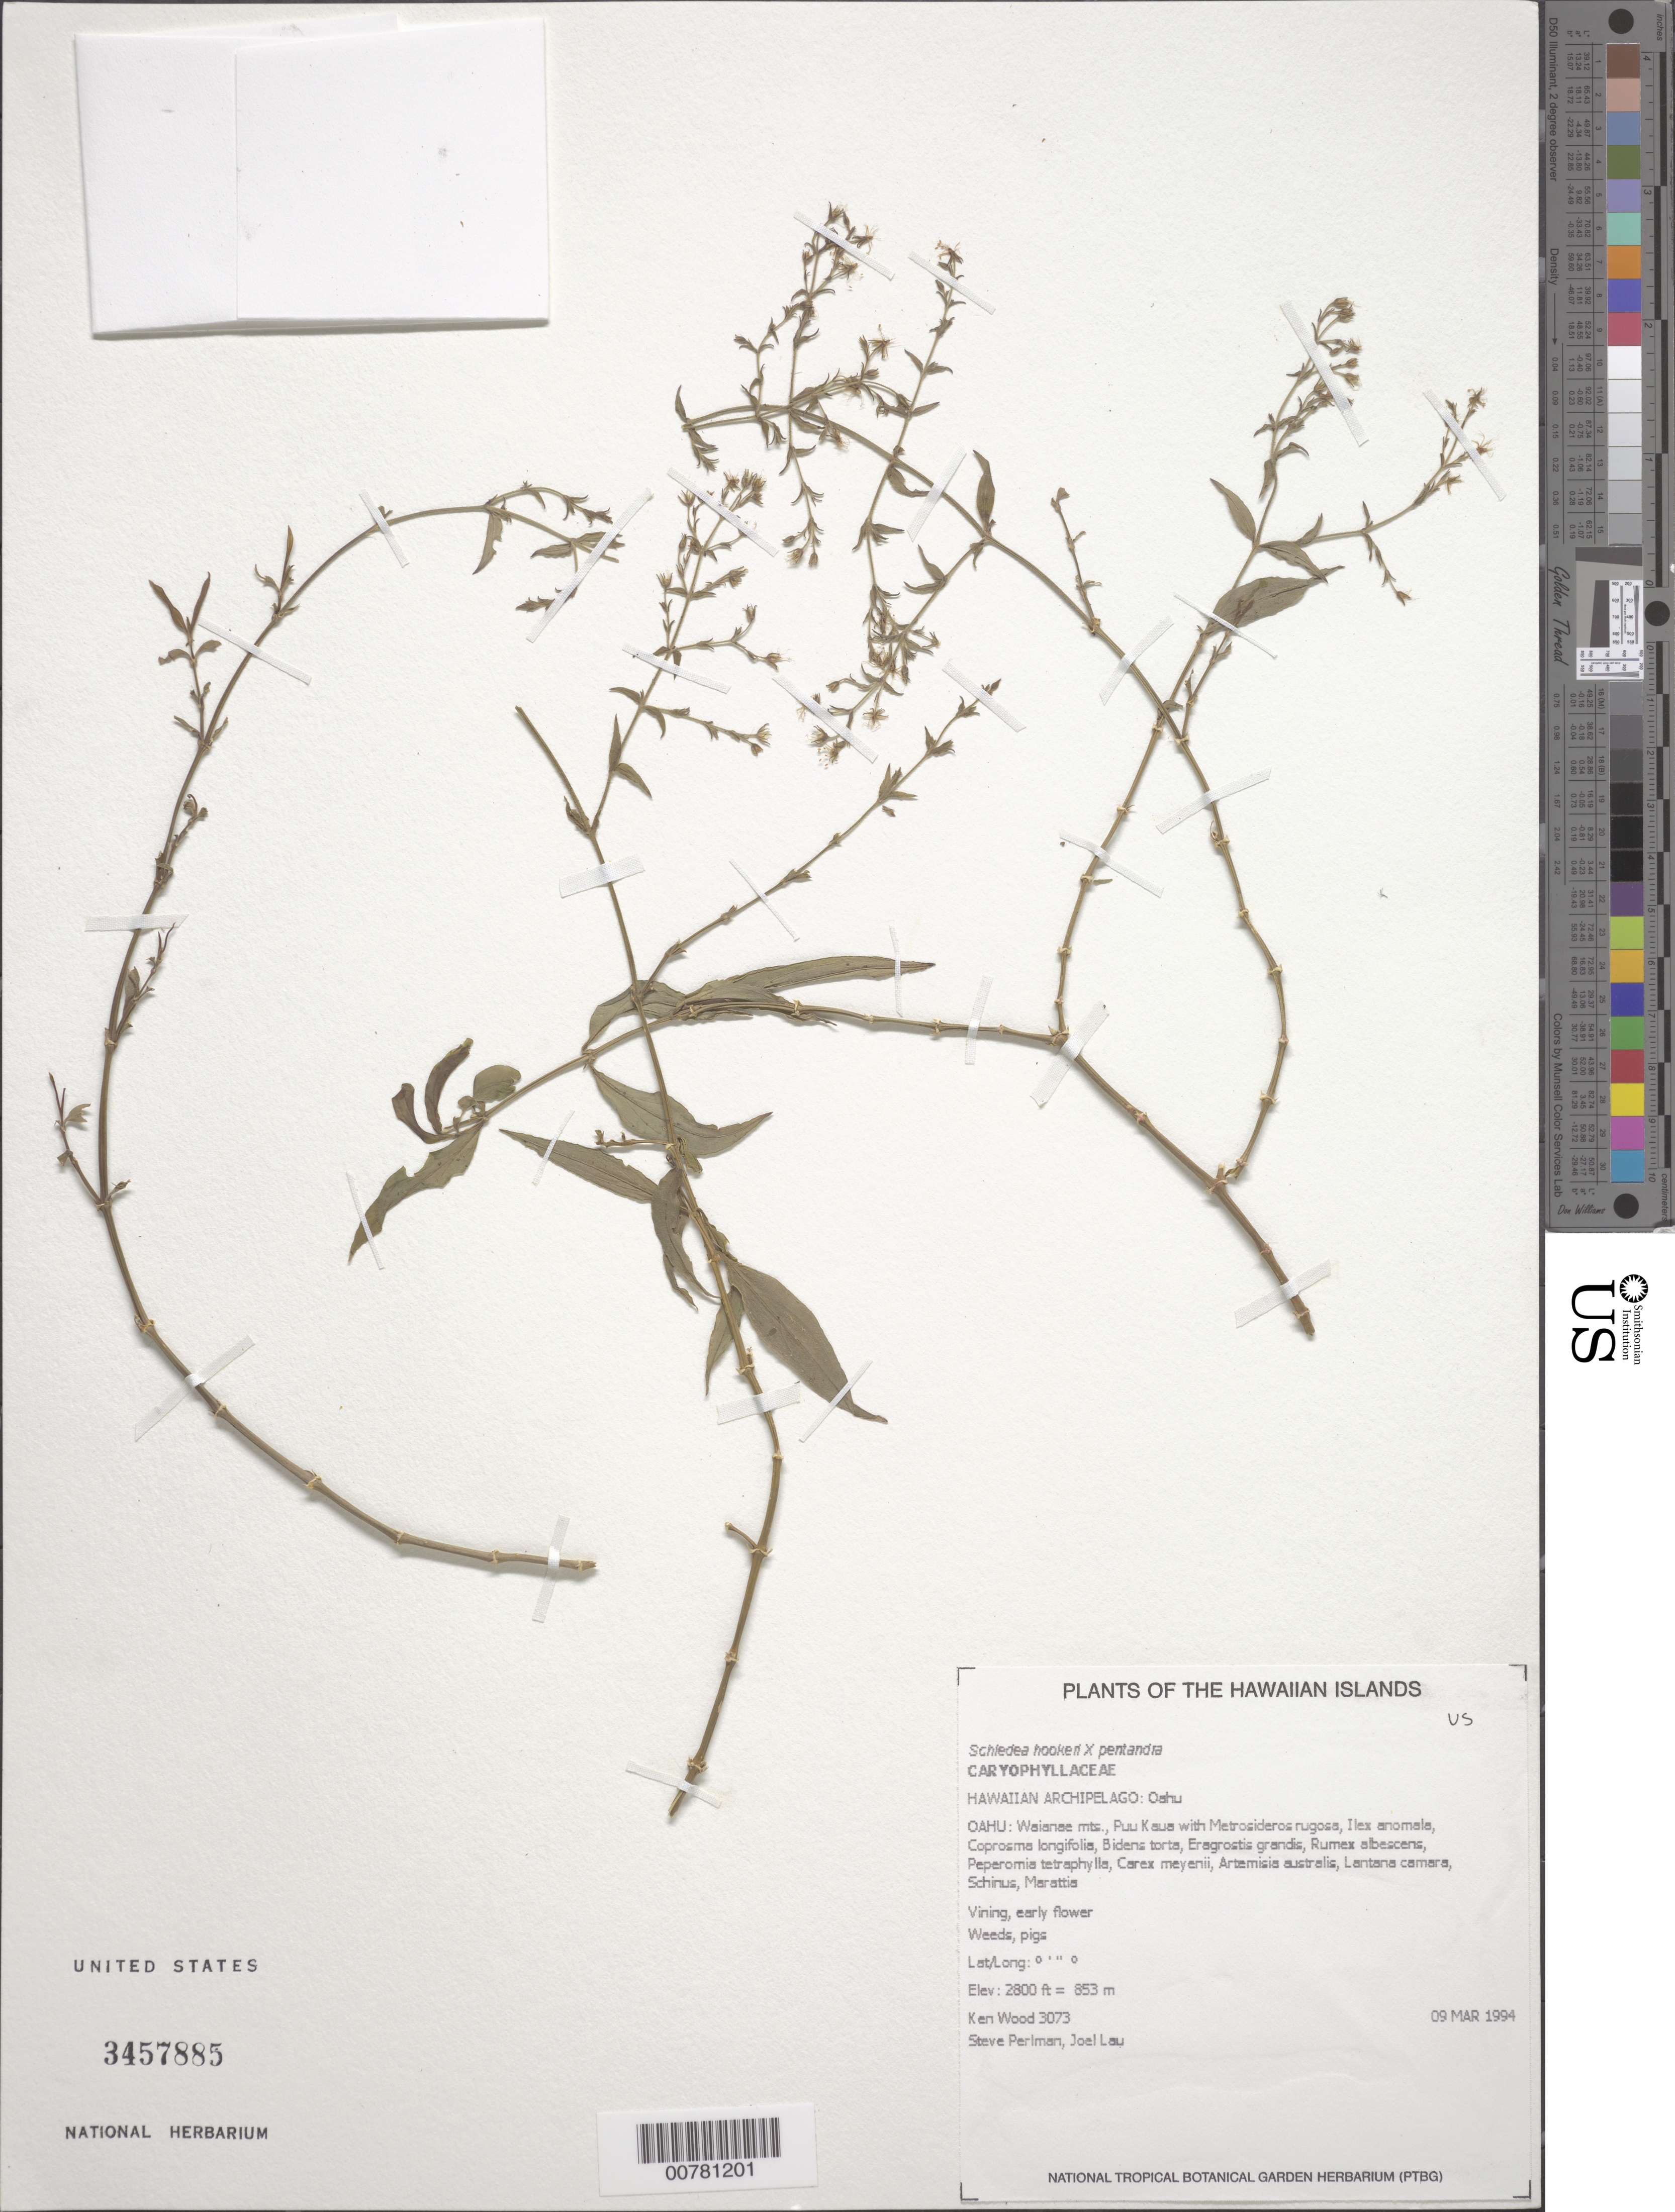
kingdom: Plantae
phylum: Tracheophyta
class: Magnoliopsida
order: Caryophyllales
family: Caryophyllaceae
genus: Schiedea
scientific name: Schiedea hookeri x S. pentandra W.L. Wagner & E.M. Harris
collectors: K. R. Wood, S. P. Perlman & J. Lau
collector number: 3073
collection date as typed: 9 Mar 1994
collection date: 1994-03-09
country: United States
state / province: Hawaii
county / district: Honolulu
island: Oahu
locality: Waianae mountains, Puu Kaua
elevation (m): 853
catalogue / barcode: US 3457885